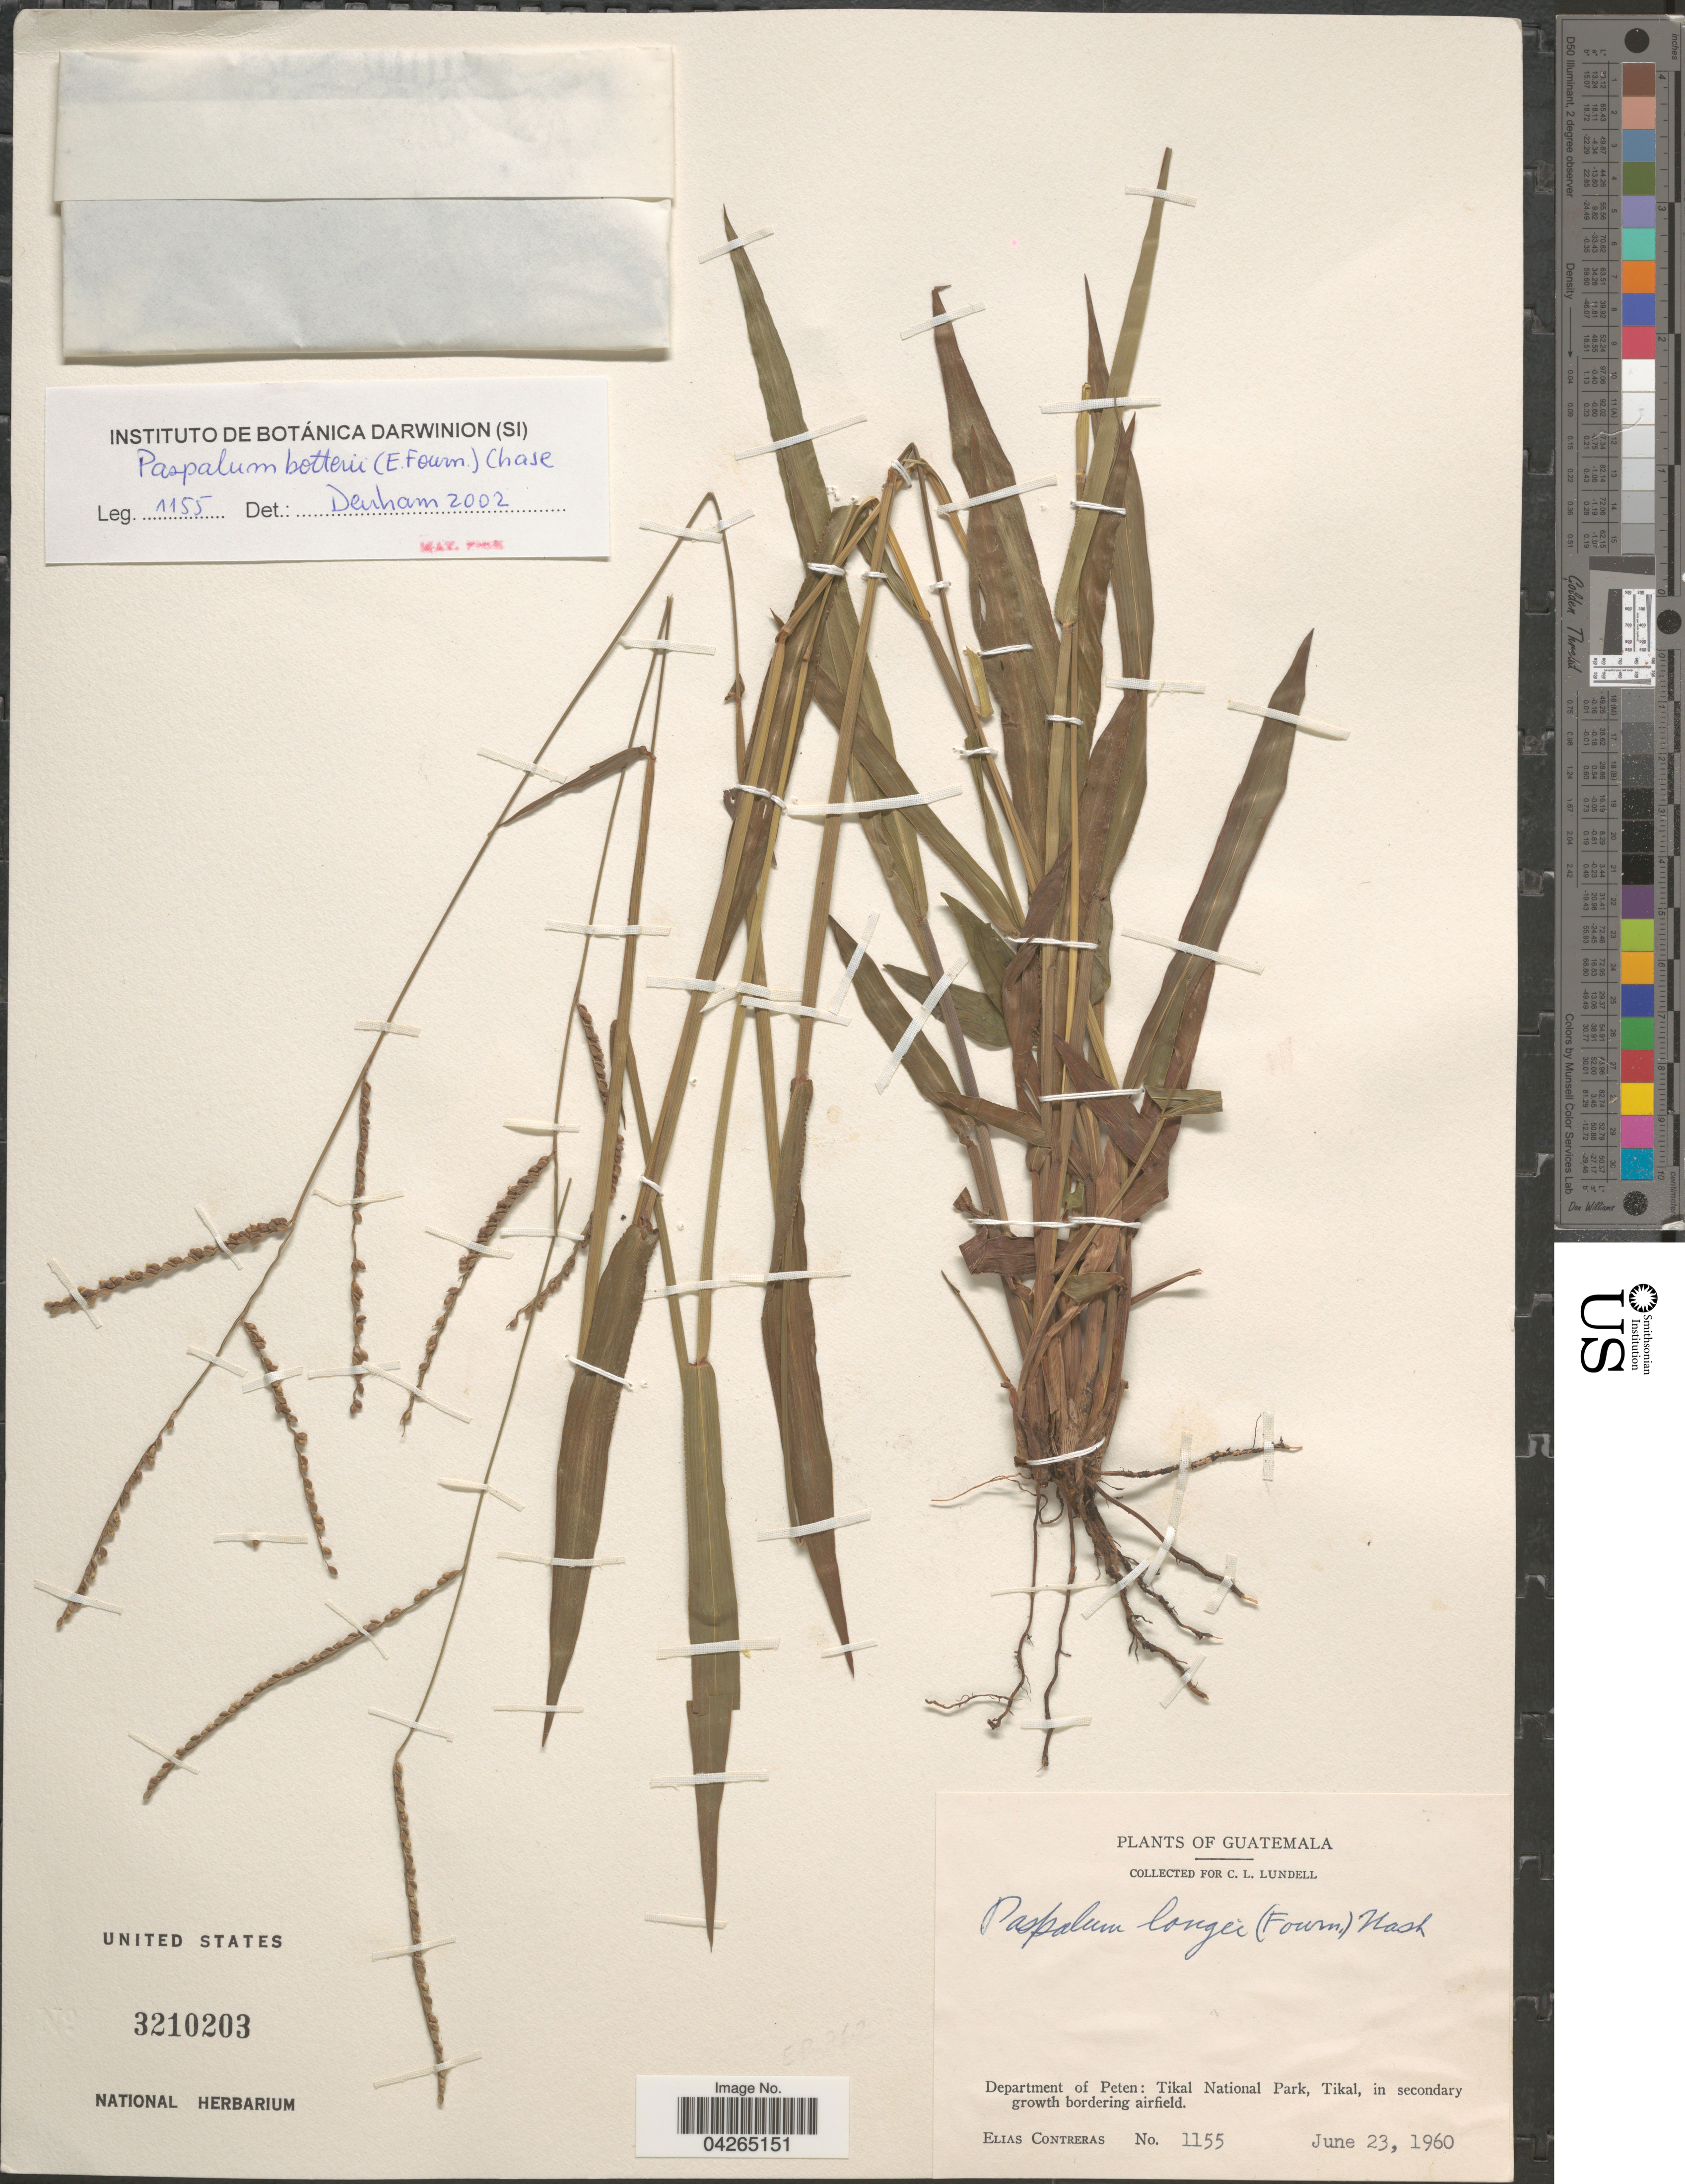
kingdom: Plantae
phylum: Tracheophyta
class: Liliopsida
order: Poales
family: Poaceae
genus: Paspalum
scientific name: Paspalum botterii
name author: (E. Fourn.) Chase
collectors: E. Contreras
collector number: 1155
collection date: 1960-06-23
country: Guatemala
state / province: El Peten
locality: Department of Peten: Tikal National Park, Tikal.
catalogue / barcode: US 3210203